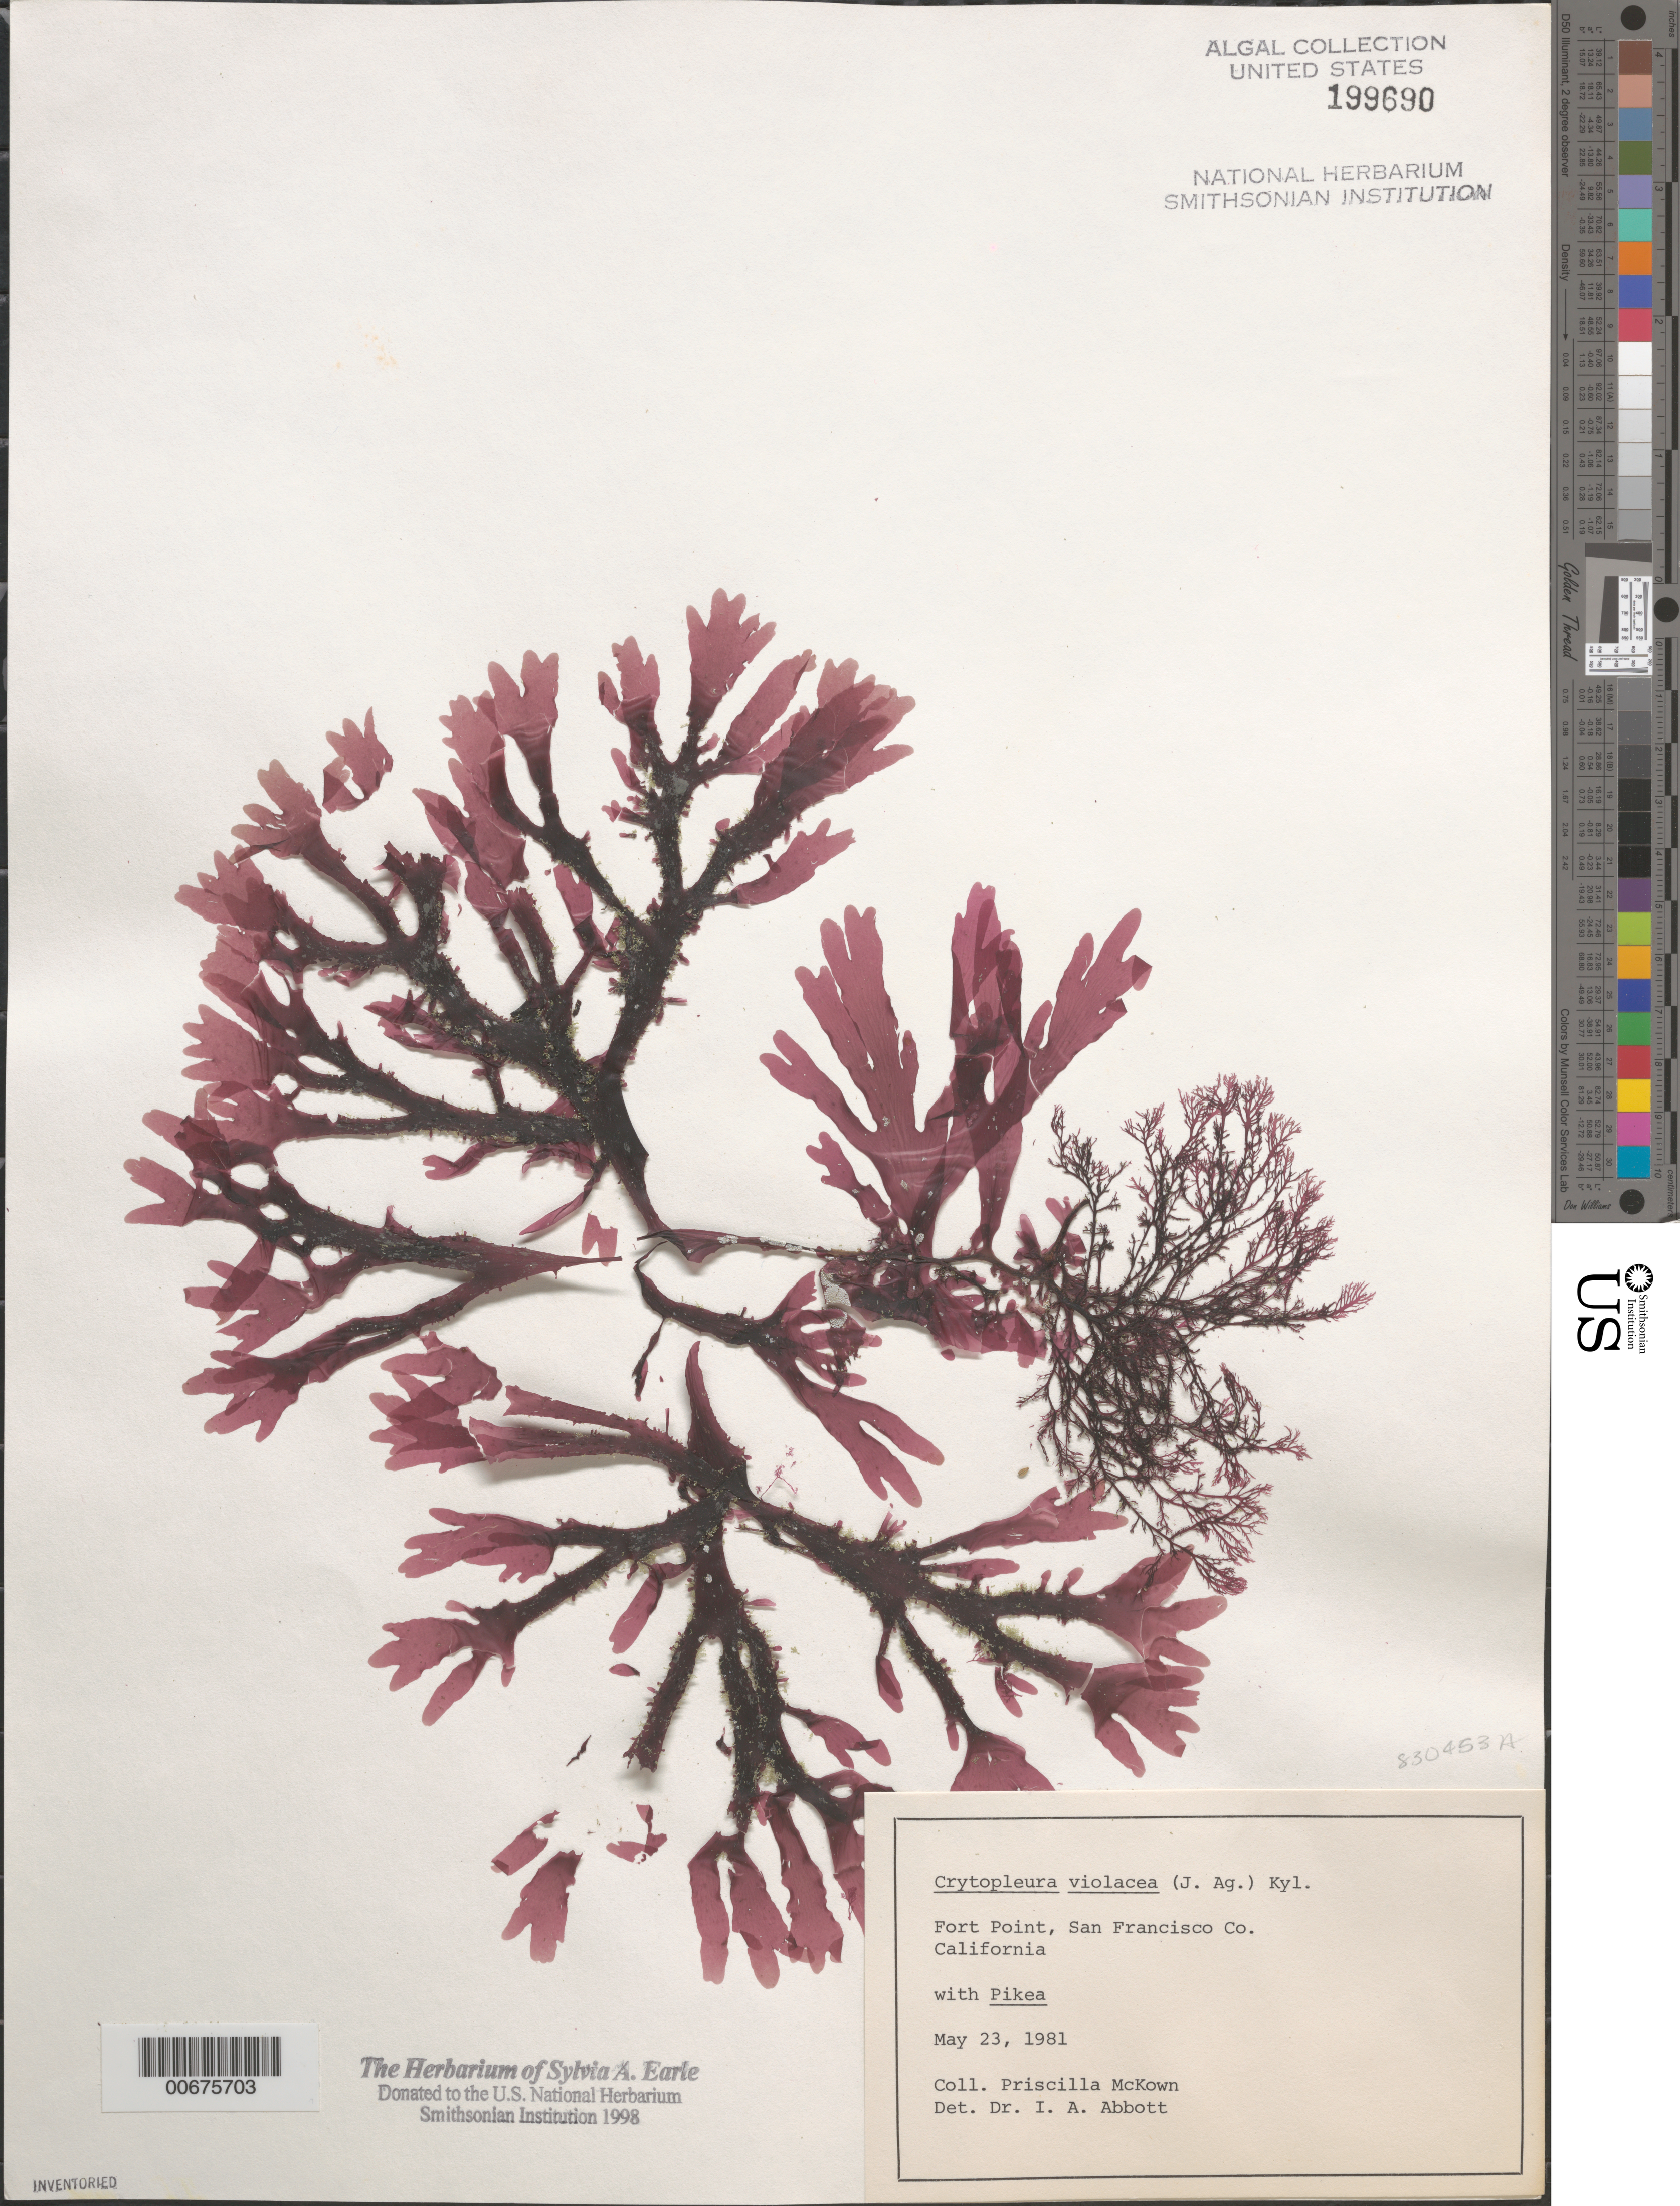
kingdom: Plantae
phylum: Rhodophyta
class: Florideophyceae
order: Ceramiales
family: Delesseriaceae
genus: Cryptopleura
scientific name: Cryptopleura violacea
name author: (J. Ag.) Kylin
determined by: Abbott, Isabella A.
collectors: P. McKown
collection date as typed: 23 May 1981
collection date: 1981-05-23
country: United States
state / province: California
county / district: San Francisco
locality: San Francisco, Fort Point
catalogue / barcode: US 199690